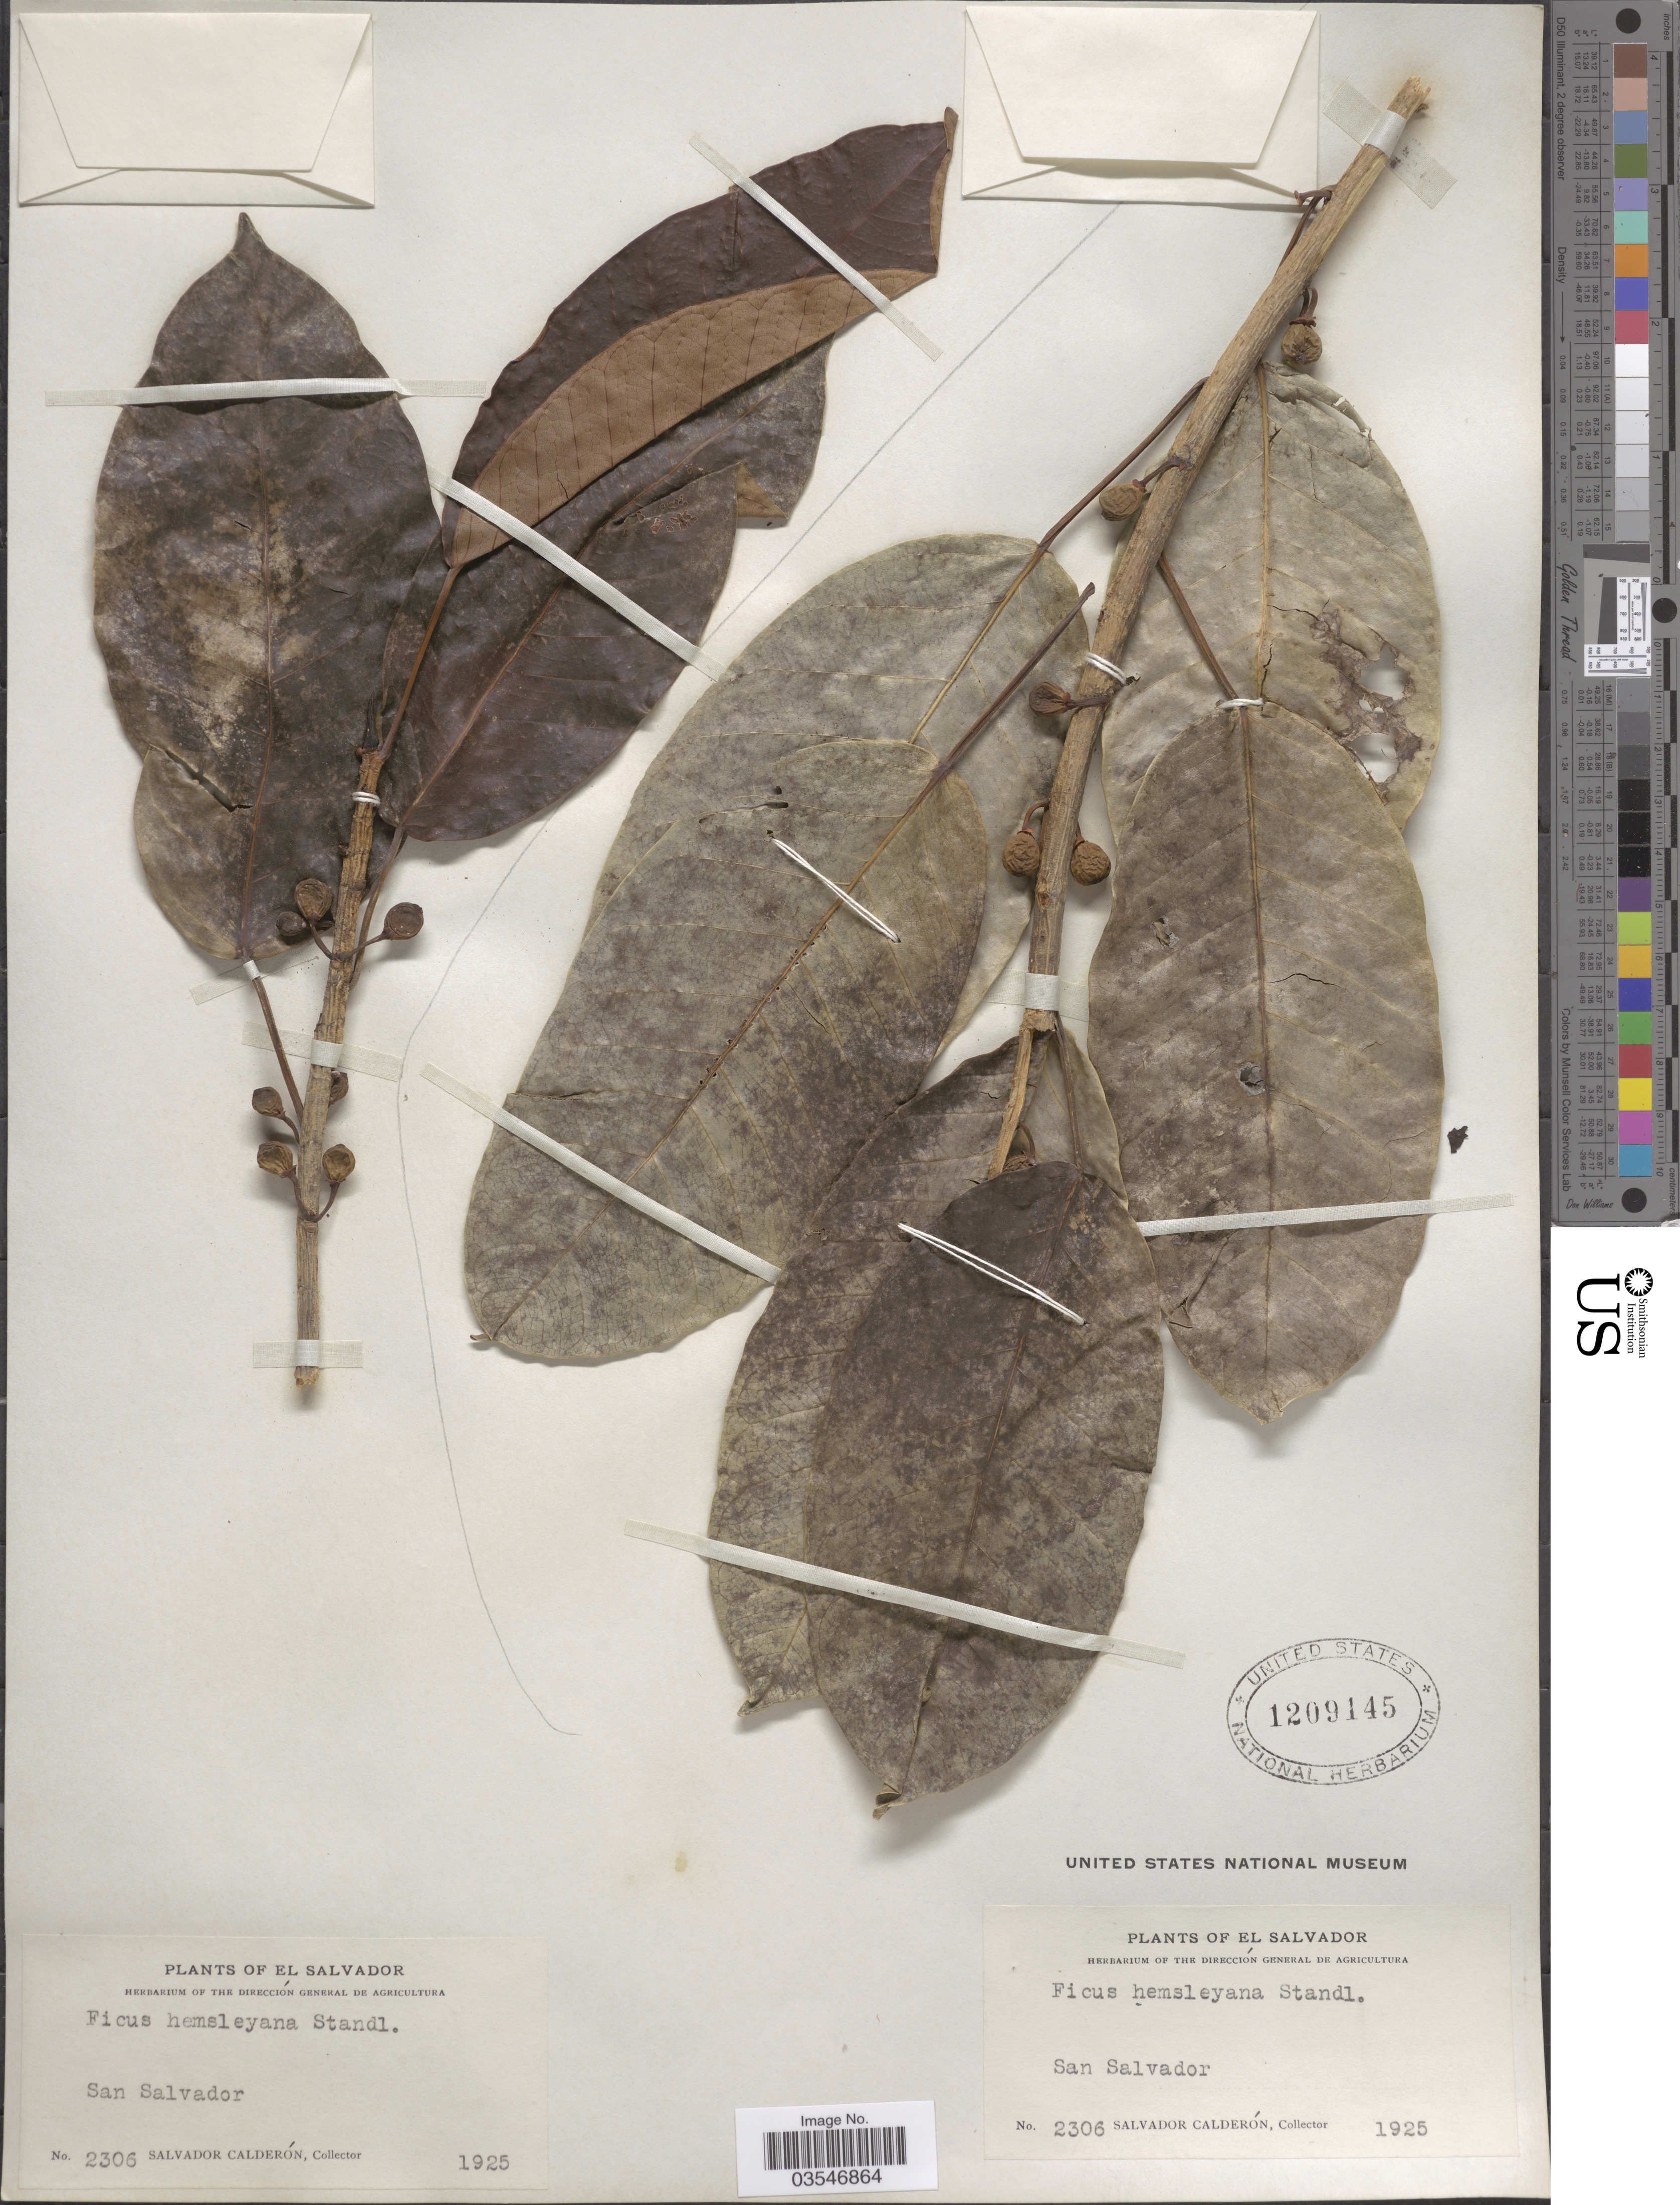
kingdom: Plantae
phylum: Tracheophyta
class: Magnoliopsida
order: Rosales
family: Moraceae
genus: Ficus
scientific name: Ficus citrifolia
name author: Mill.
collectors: S. Calderón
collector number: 2306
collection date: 1925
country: El Salvador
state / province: San Salvador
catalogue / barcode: US 1209145